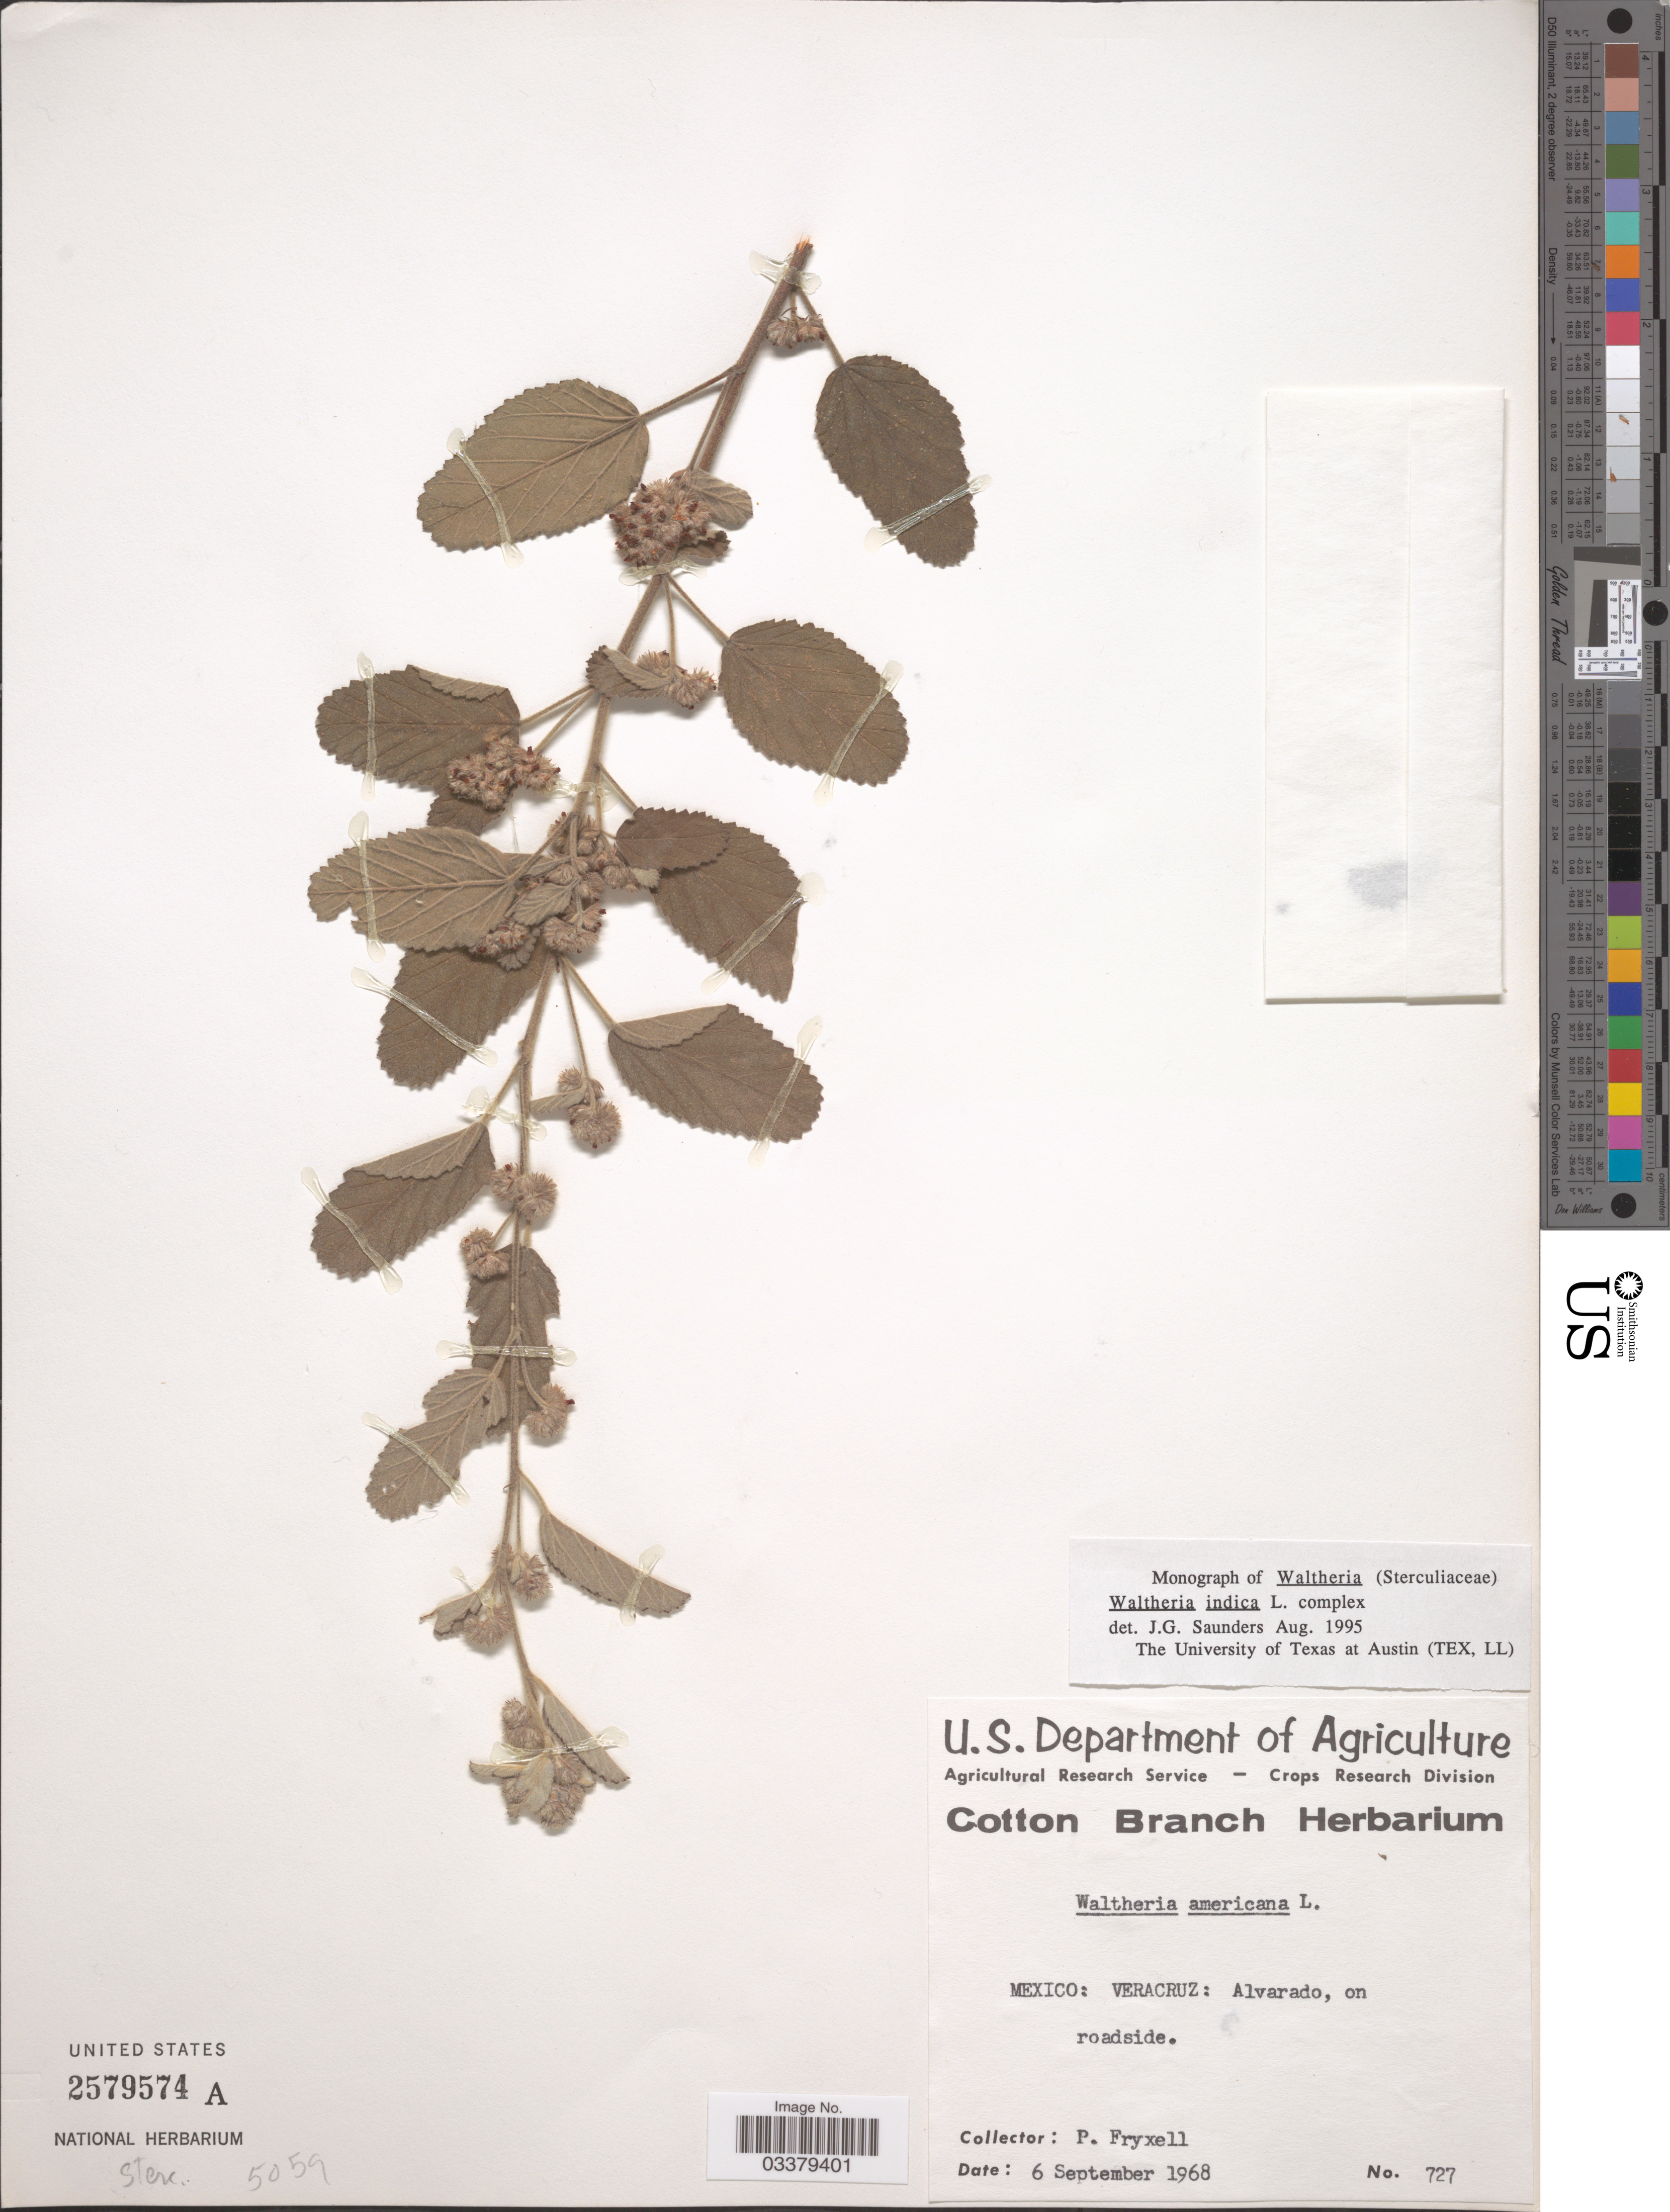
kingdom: Plantae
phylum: Tracheophyta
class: Magnoliopsida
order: Malvales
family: Malvaceae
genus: Waltheria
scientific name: Waltheria indica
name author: L.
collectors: P. A. Fryxell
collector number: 727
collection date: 1968-09-06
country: Mexico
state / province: Veracruz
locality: Veracruz: Alvarado, on roadside.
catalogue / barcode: US 2579574A